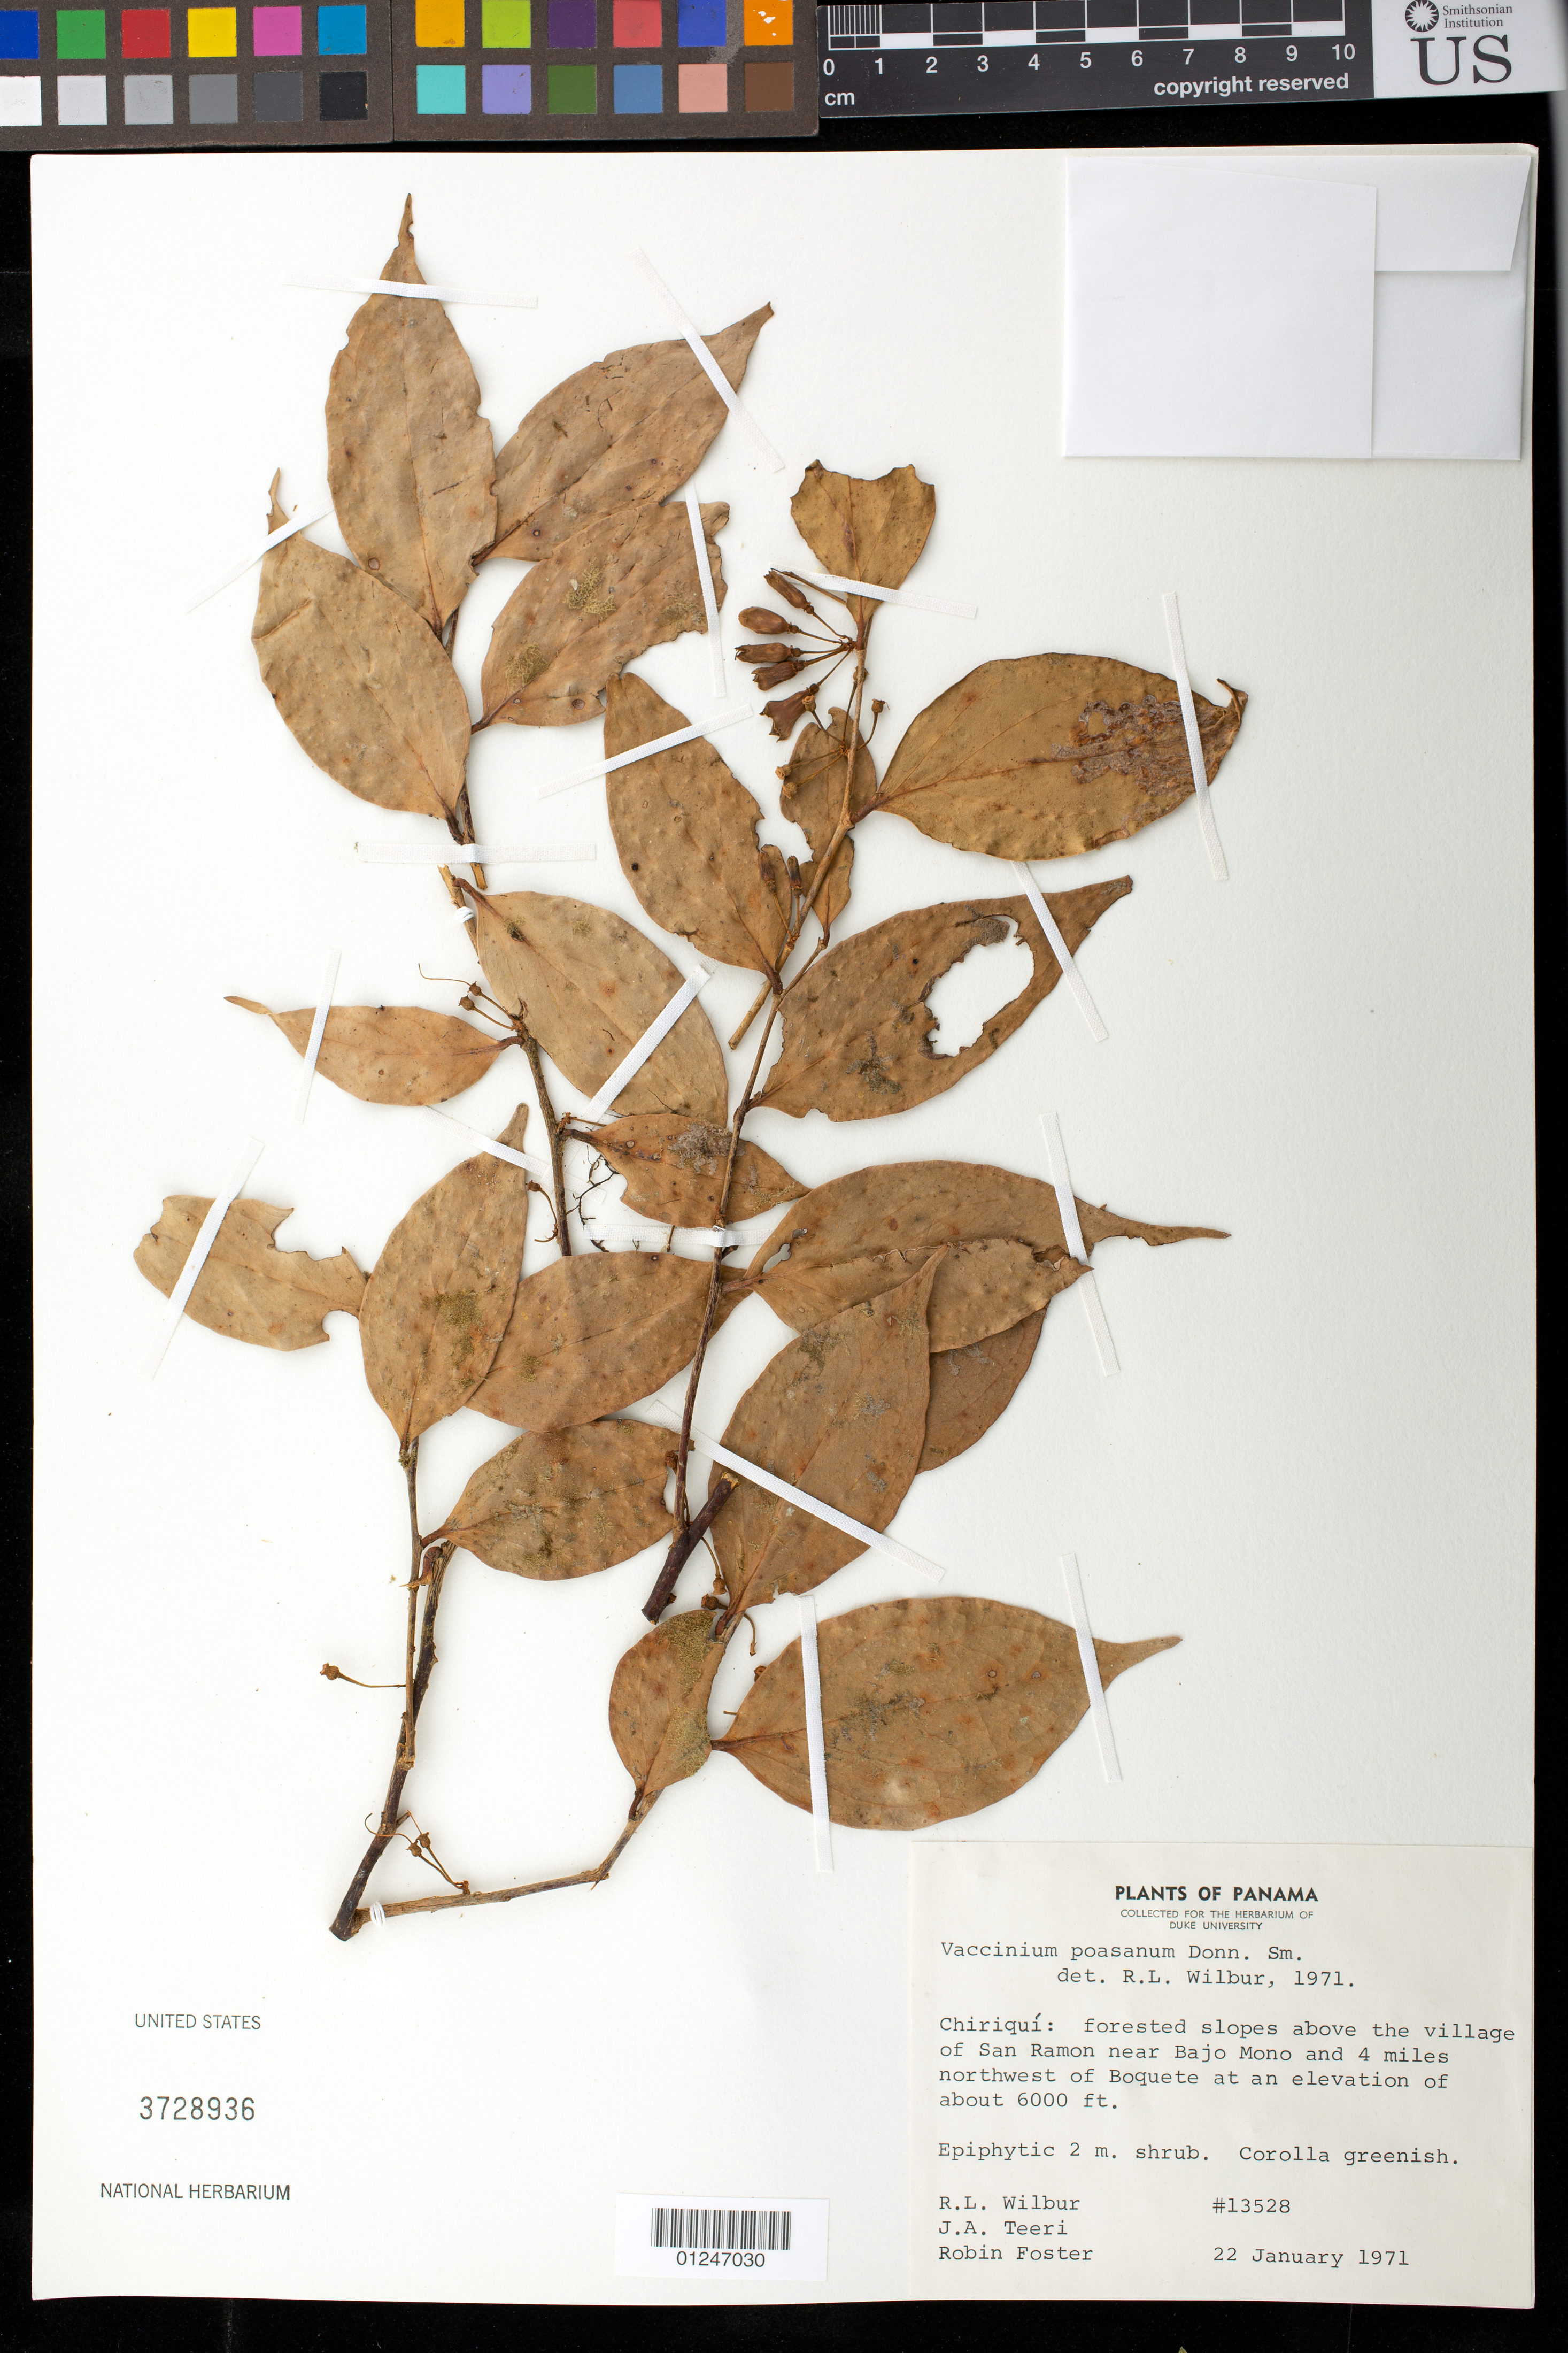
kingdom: Plantae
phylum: Tracheophyta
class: Magnoliopsida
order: Ericales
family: Ericaceae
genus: Vaccinium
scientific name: Vaccinium poasanum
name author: Donn. Sm.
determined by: Wilbur, R. L.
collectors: R. L. Wilbur & J. Teeri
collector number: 13528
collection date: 1971-01-22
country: Panama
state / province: Chiriquí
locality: Forested slopes above the village of San Ramon near bajo Mono and 4 mi. NW of Boquete.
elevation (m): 1829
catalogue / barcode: US 3728936